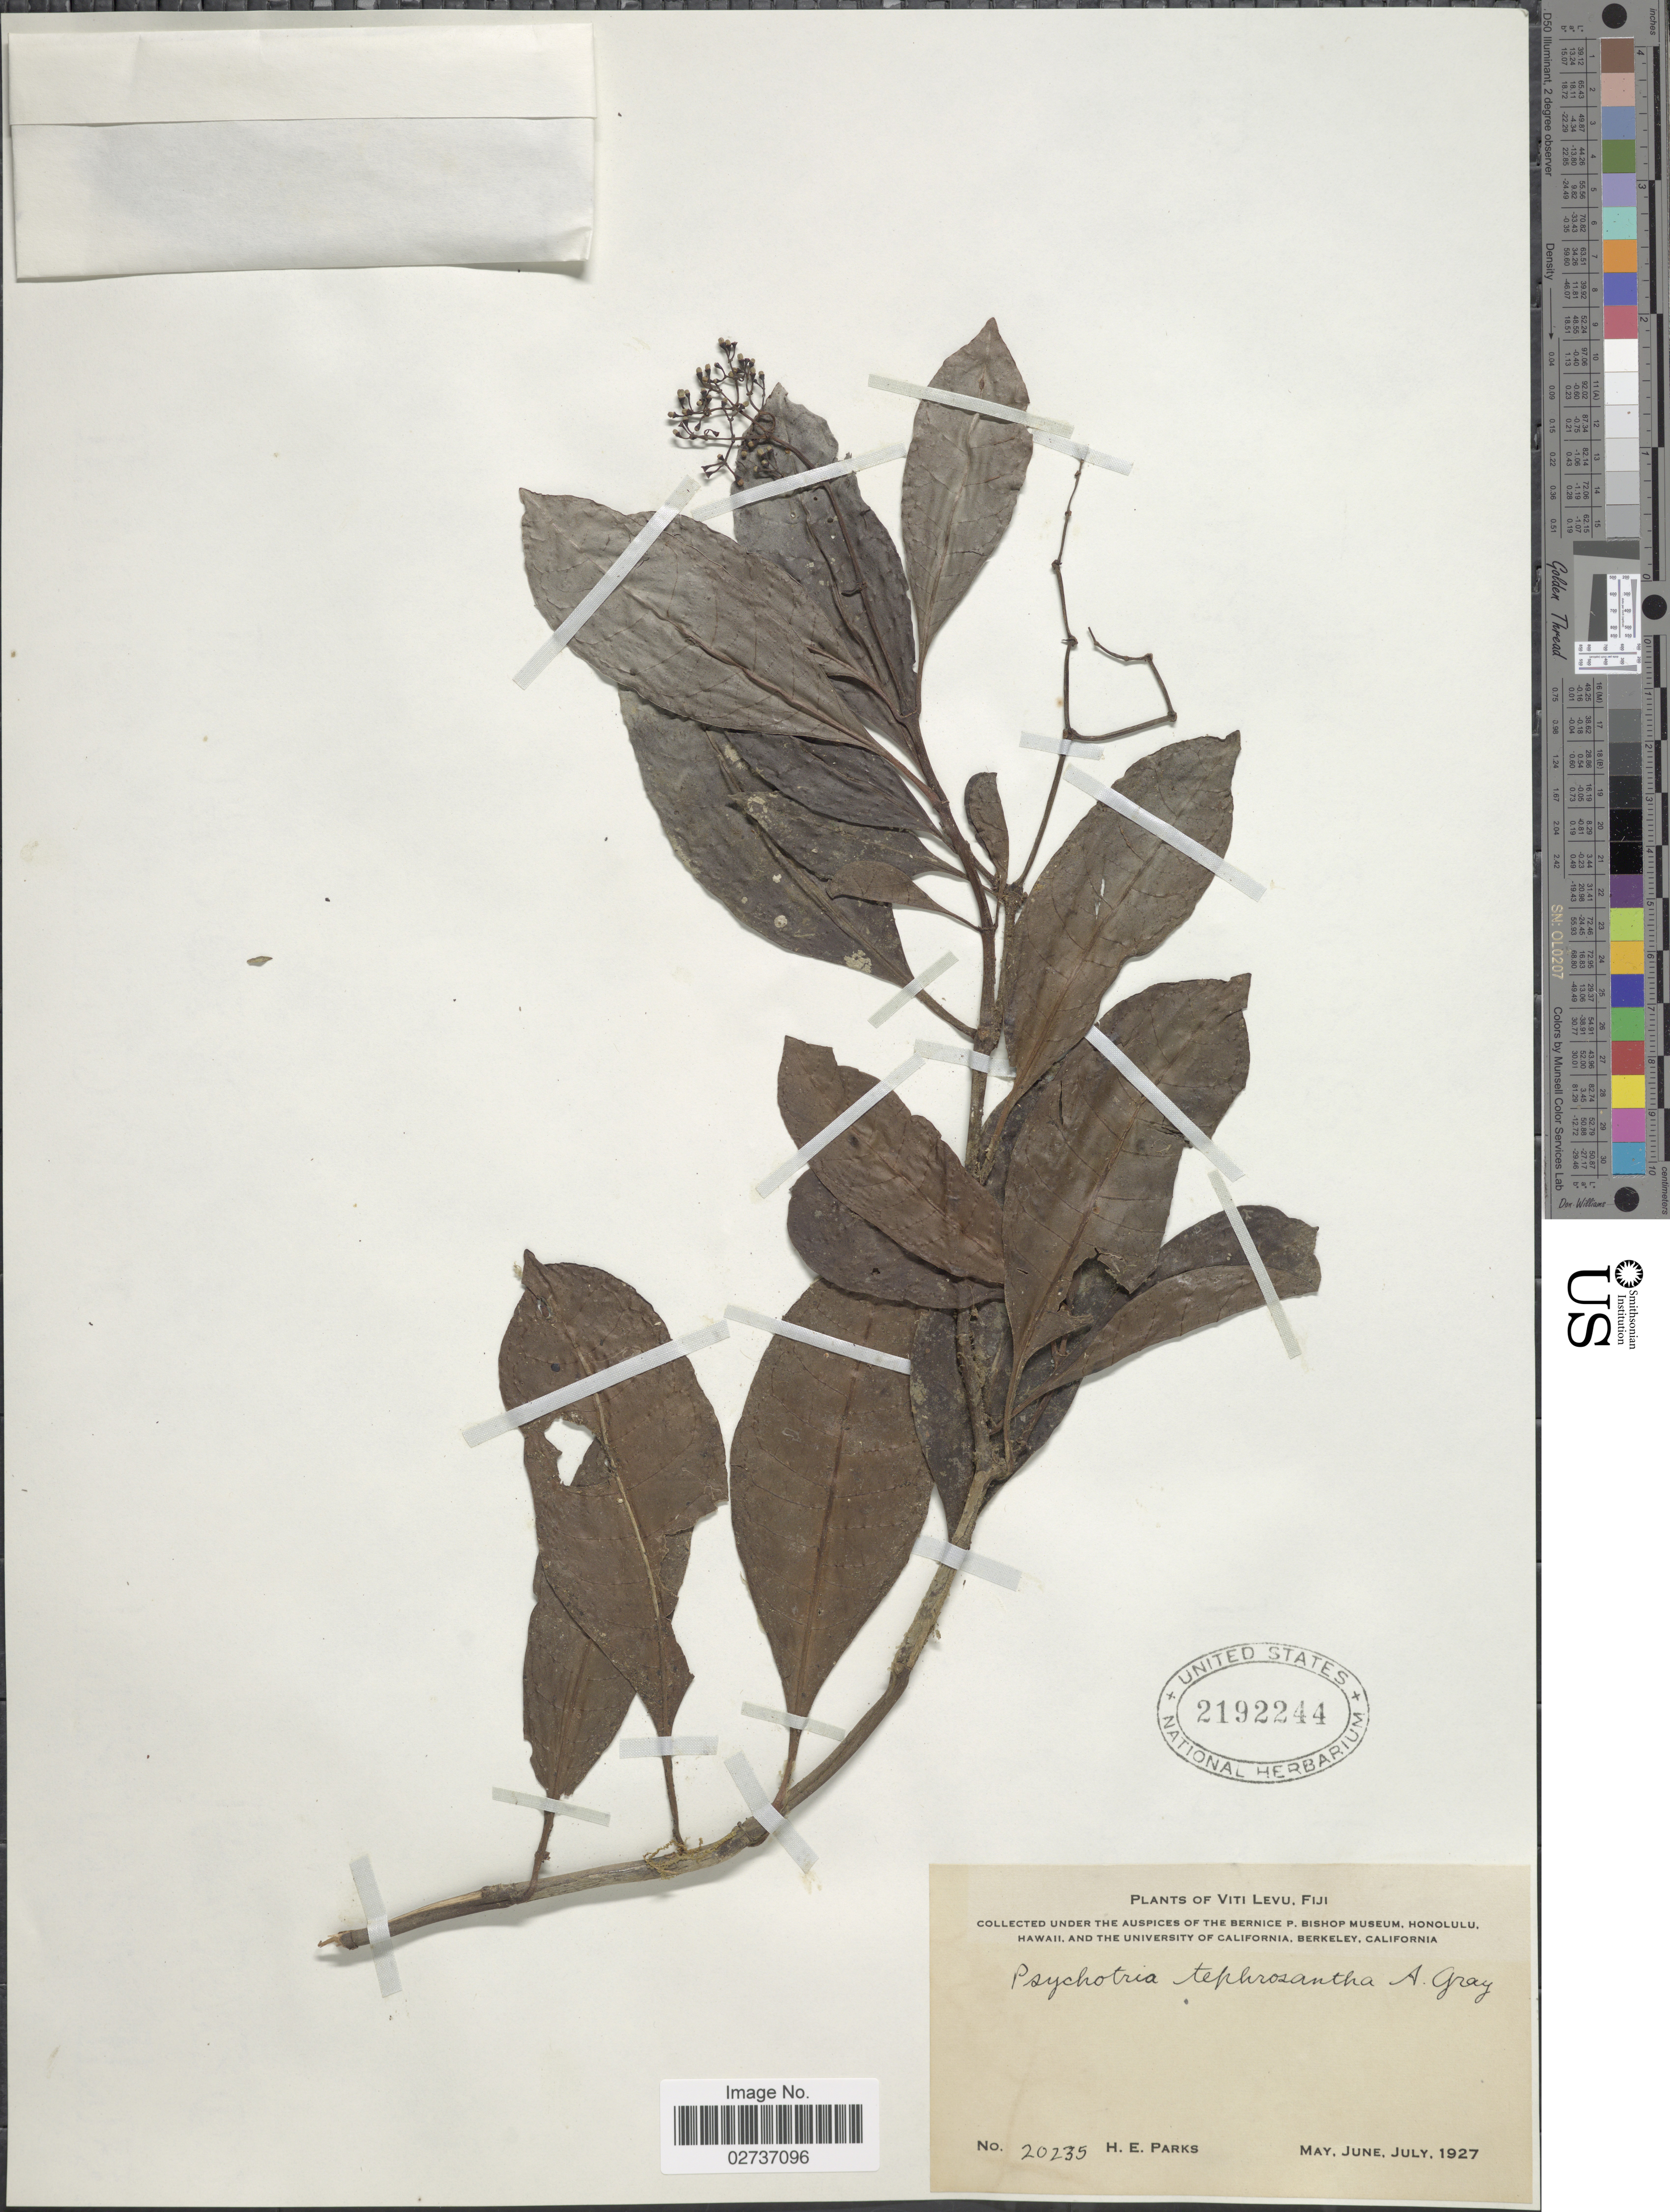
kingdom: Plantae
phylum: Tracheophyta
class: Magnoliopsida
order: Gentianales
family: Rubiaceae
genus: Psychotria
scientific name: Psychotria tephrosantha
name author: A. Gray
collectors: H. E. Parks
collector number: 20235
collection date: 1927-05/1927-07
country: Fiji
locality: Viti Levu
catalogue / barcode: US 2192244